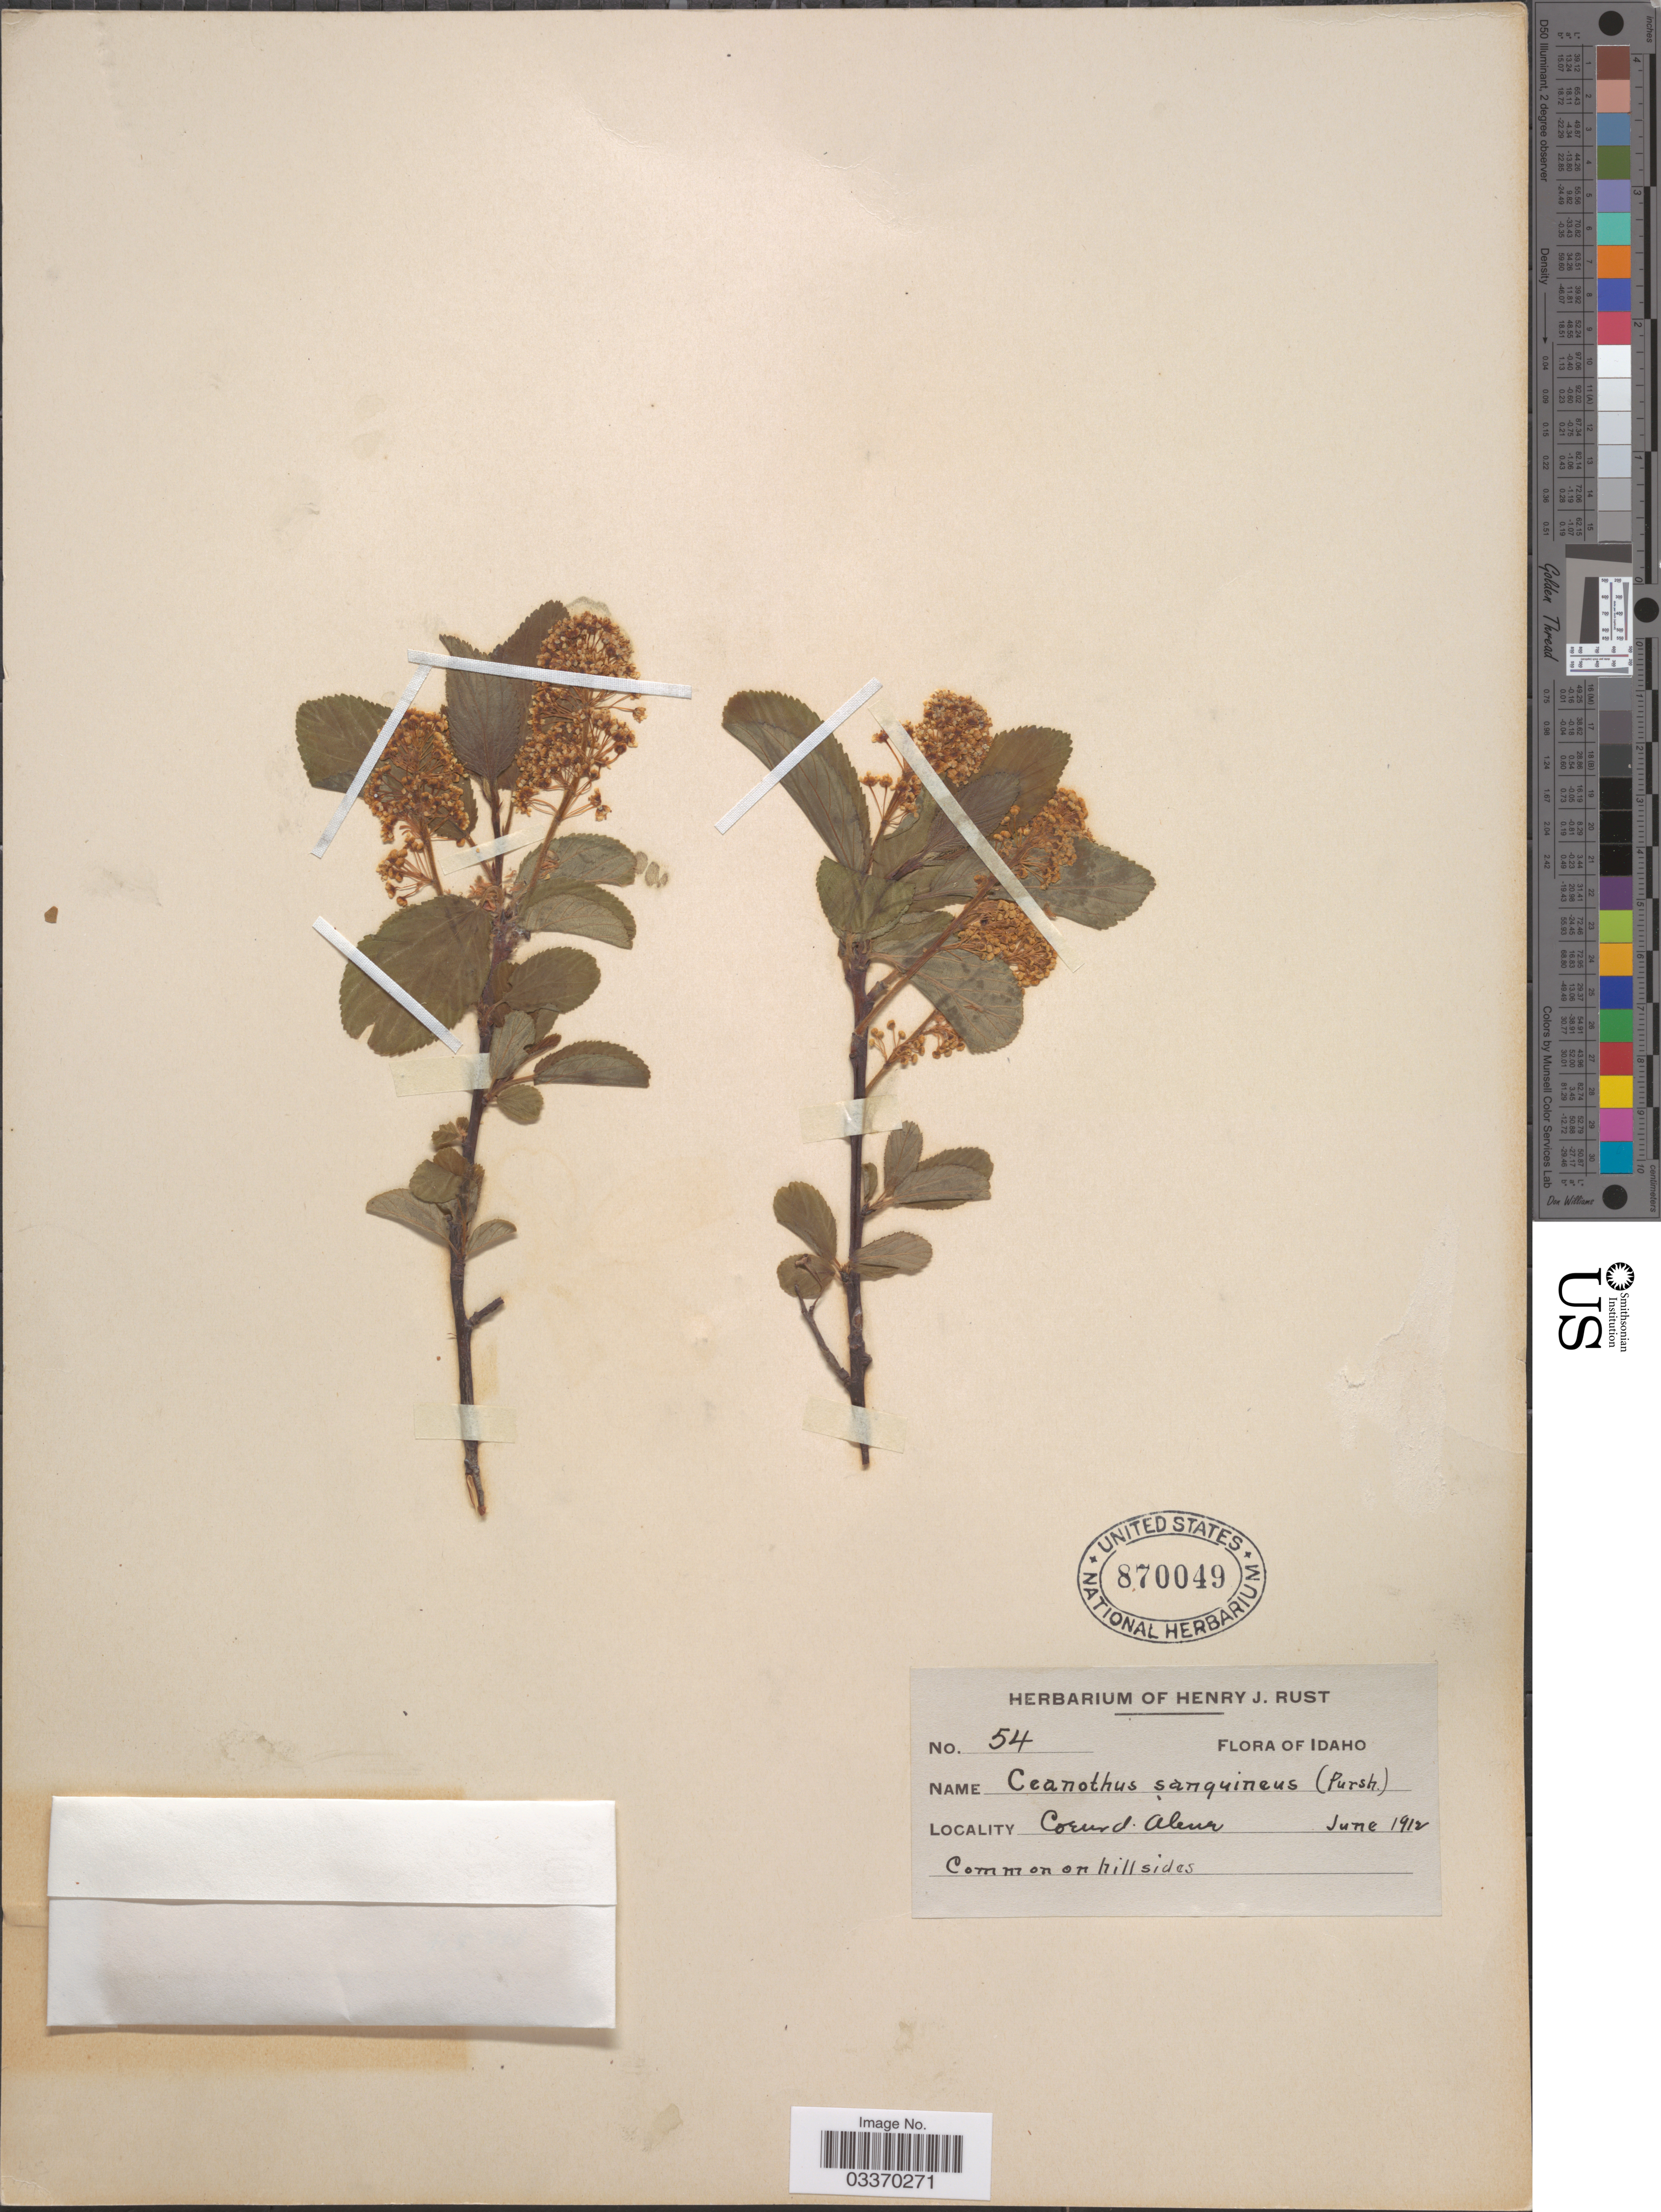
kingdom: Plantae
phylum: Tracheophyta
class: Magnoliopsida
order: Rosales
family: Rhamnaceae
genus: Ceanothus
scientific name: Ceanothus sanguineus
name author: Pursh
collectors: ex herb. Henry J. Rust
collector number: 54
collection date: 1912-06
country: United States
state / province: Idaho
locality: Coeur d'Alene.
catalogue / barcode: US 870049